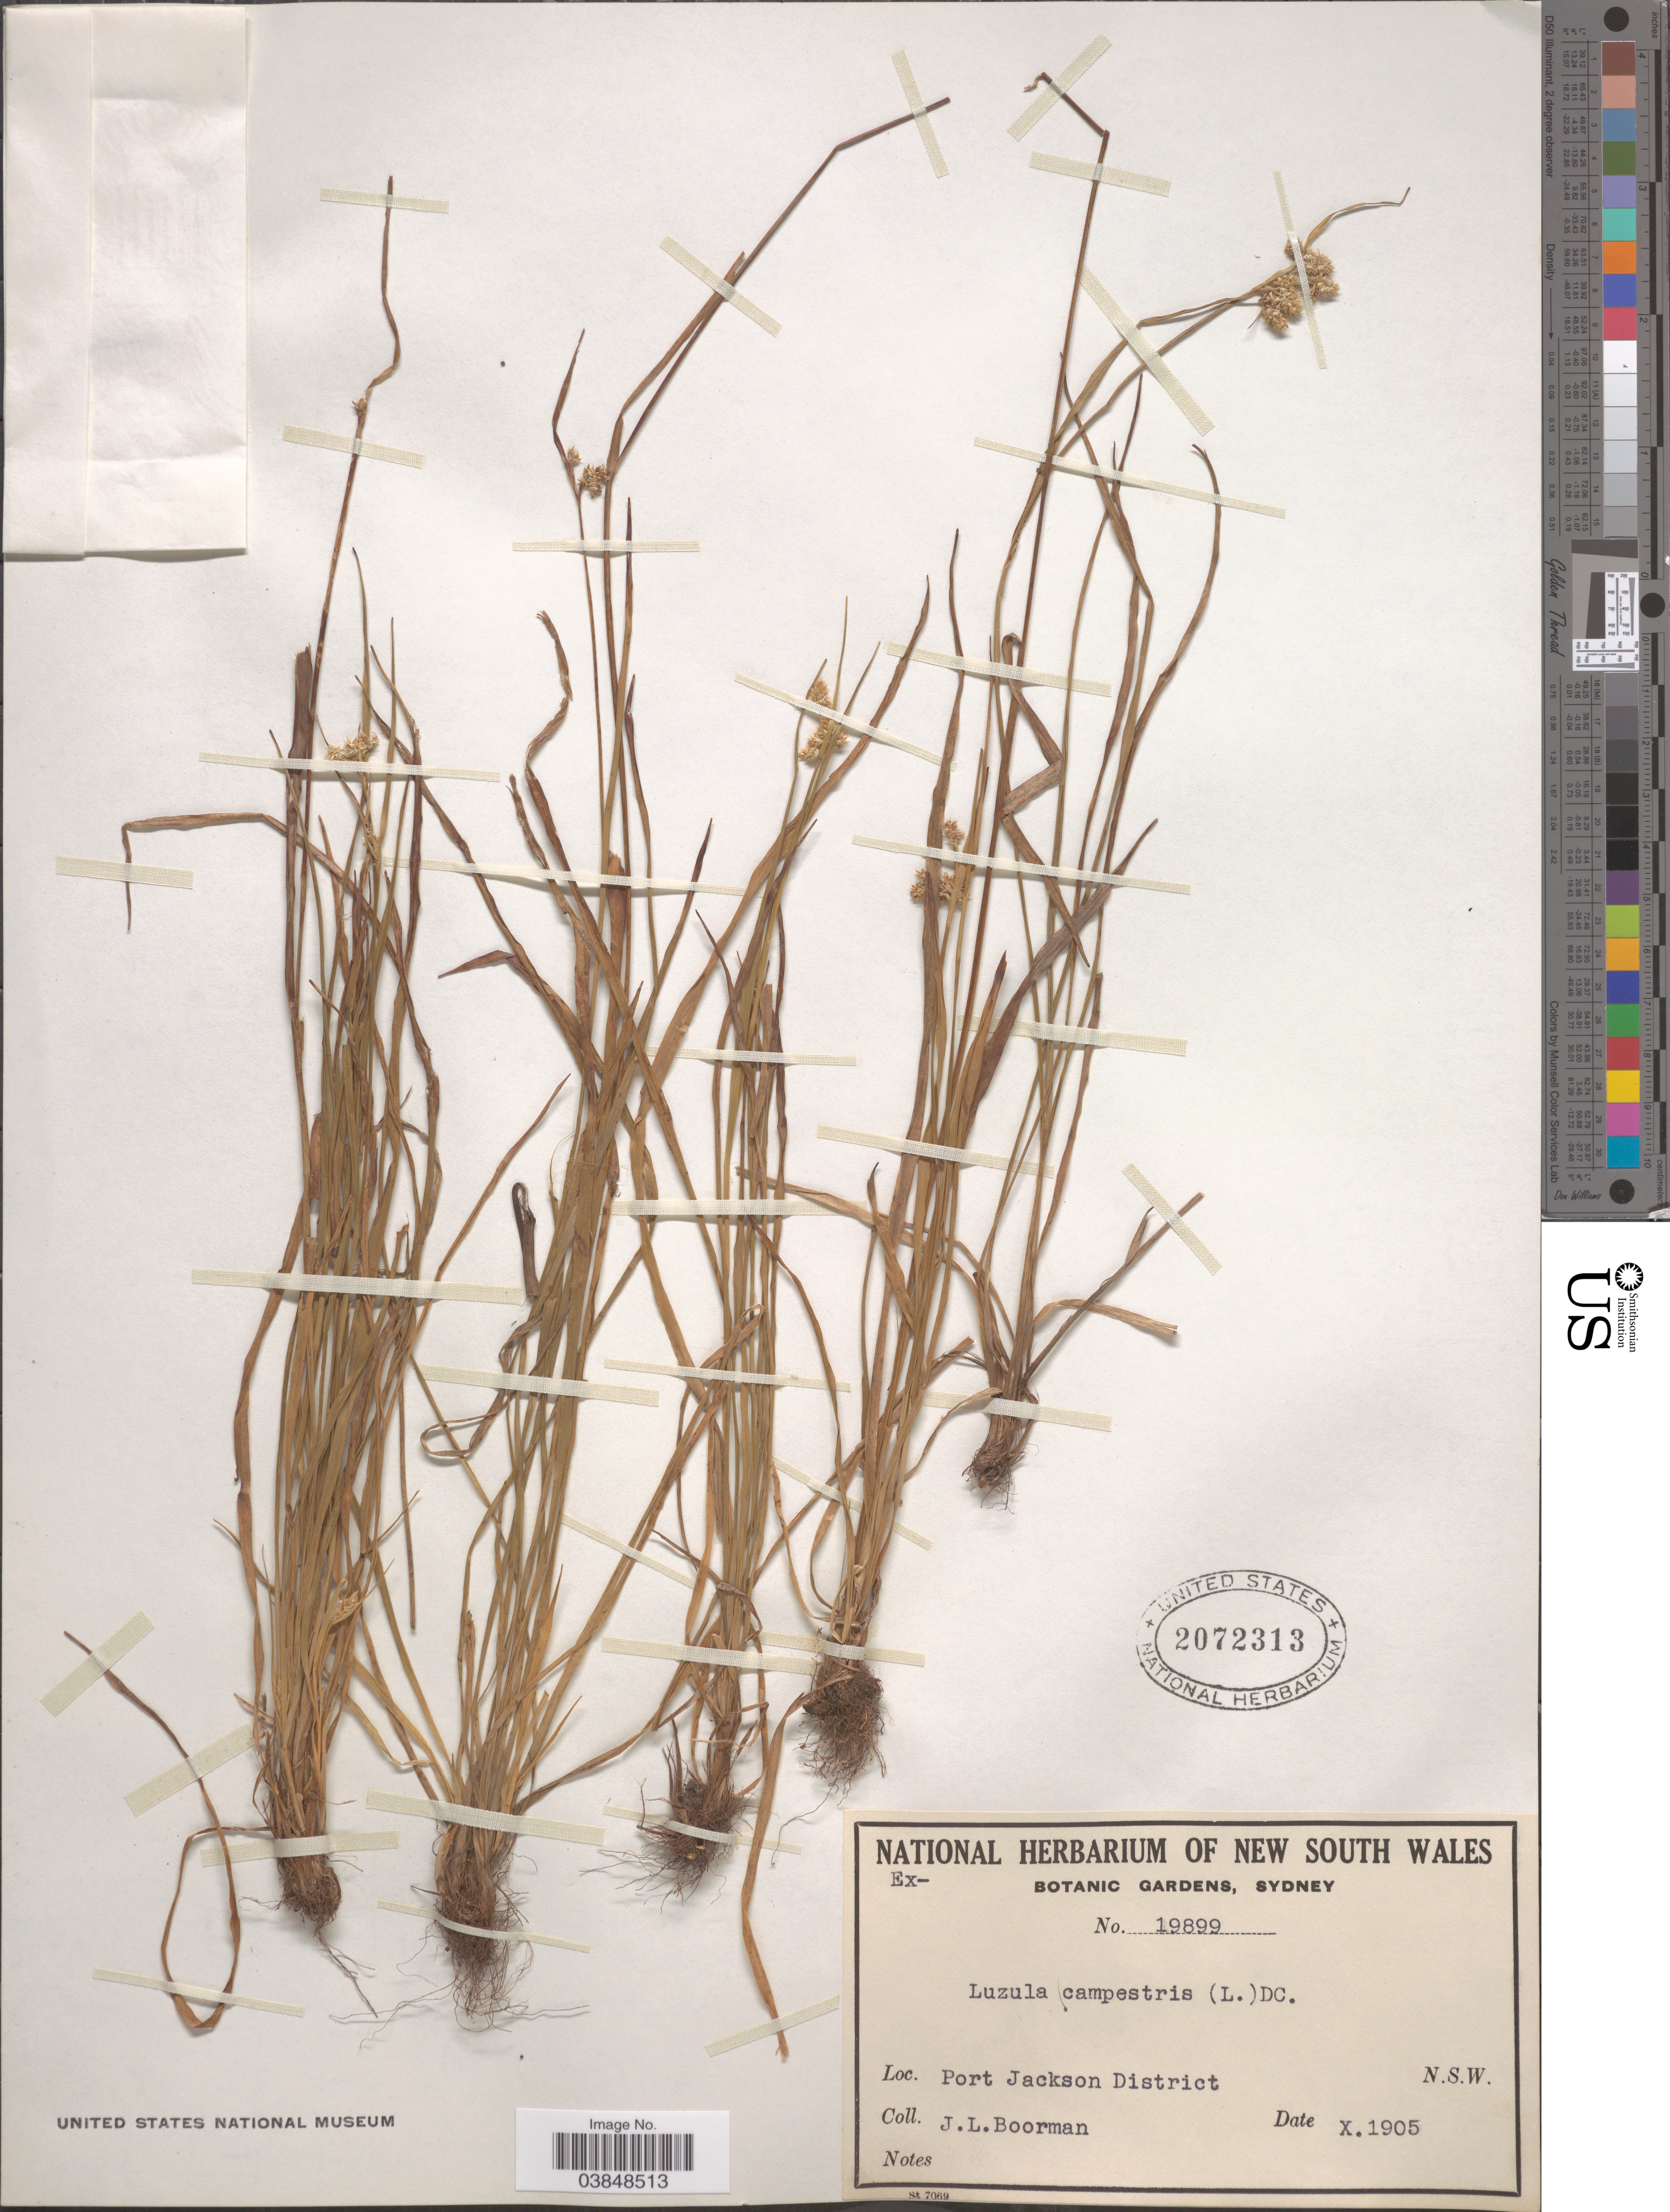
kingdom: Plantae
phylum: Tracheophyta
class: Liliopsida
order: Poales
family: Juncaceae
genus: Luzula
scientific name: Luzula campestris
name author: (L.) DC.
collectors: J. Boorman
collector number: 19899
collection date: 1905-10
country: Australia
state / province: New South Wales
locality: Port Jackson District.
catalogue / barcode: US 2072313